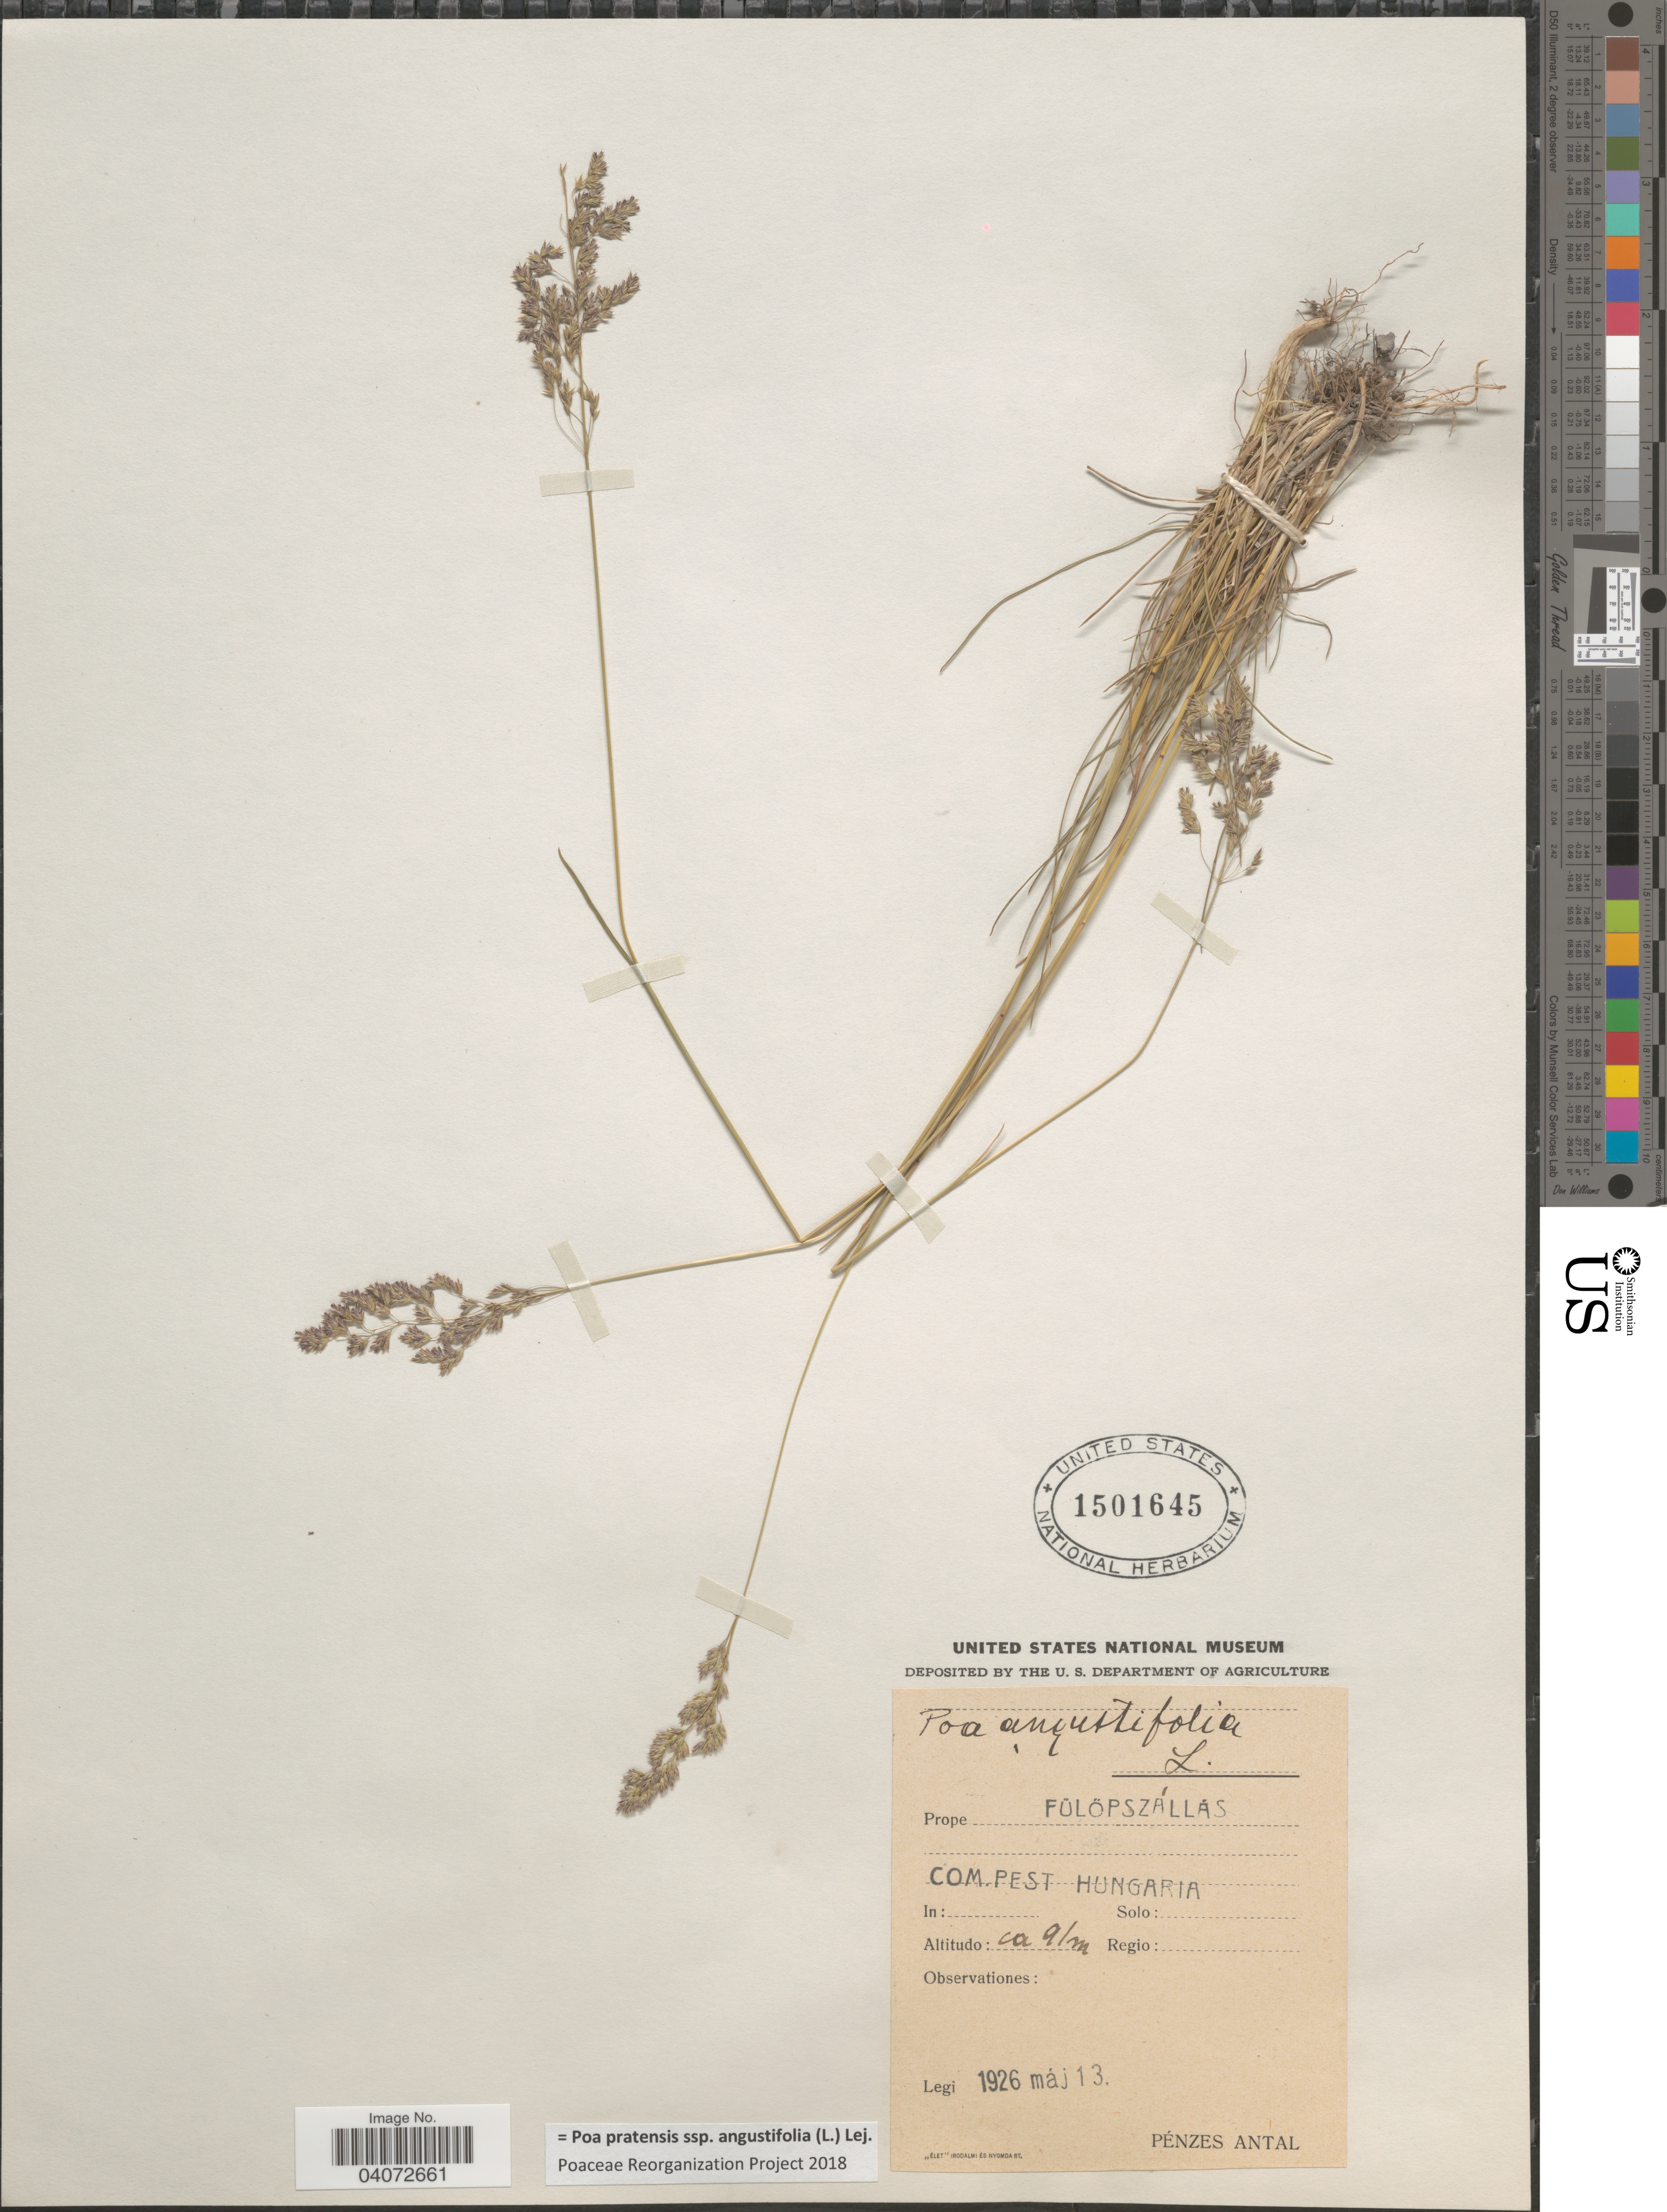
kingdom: Plantae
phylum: Tracheophyta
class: Liliopsida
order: Poales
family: Poaceae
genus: Poa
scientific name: Poa pratensis subsp. angustifolia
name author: (L.) Lej.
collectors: P. Antal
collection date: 1926-05-13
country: Hungary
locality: Prope Fülöpzállás. Com. Pest Hungaria.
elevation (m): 91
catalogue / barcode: US 1501645